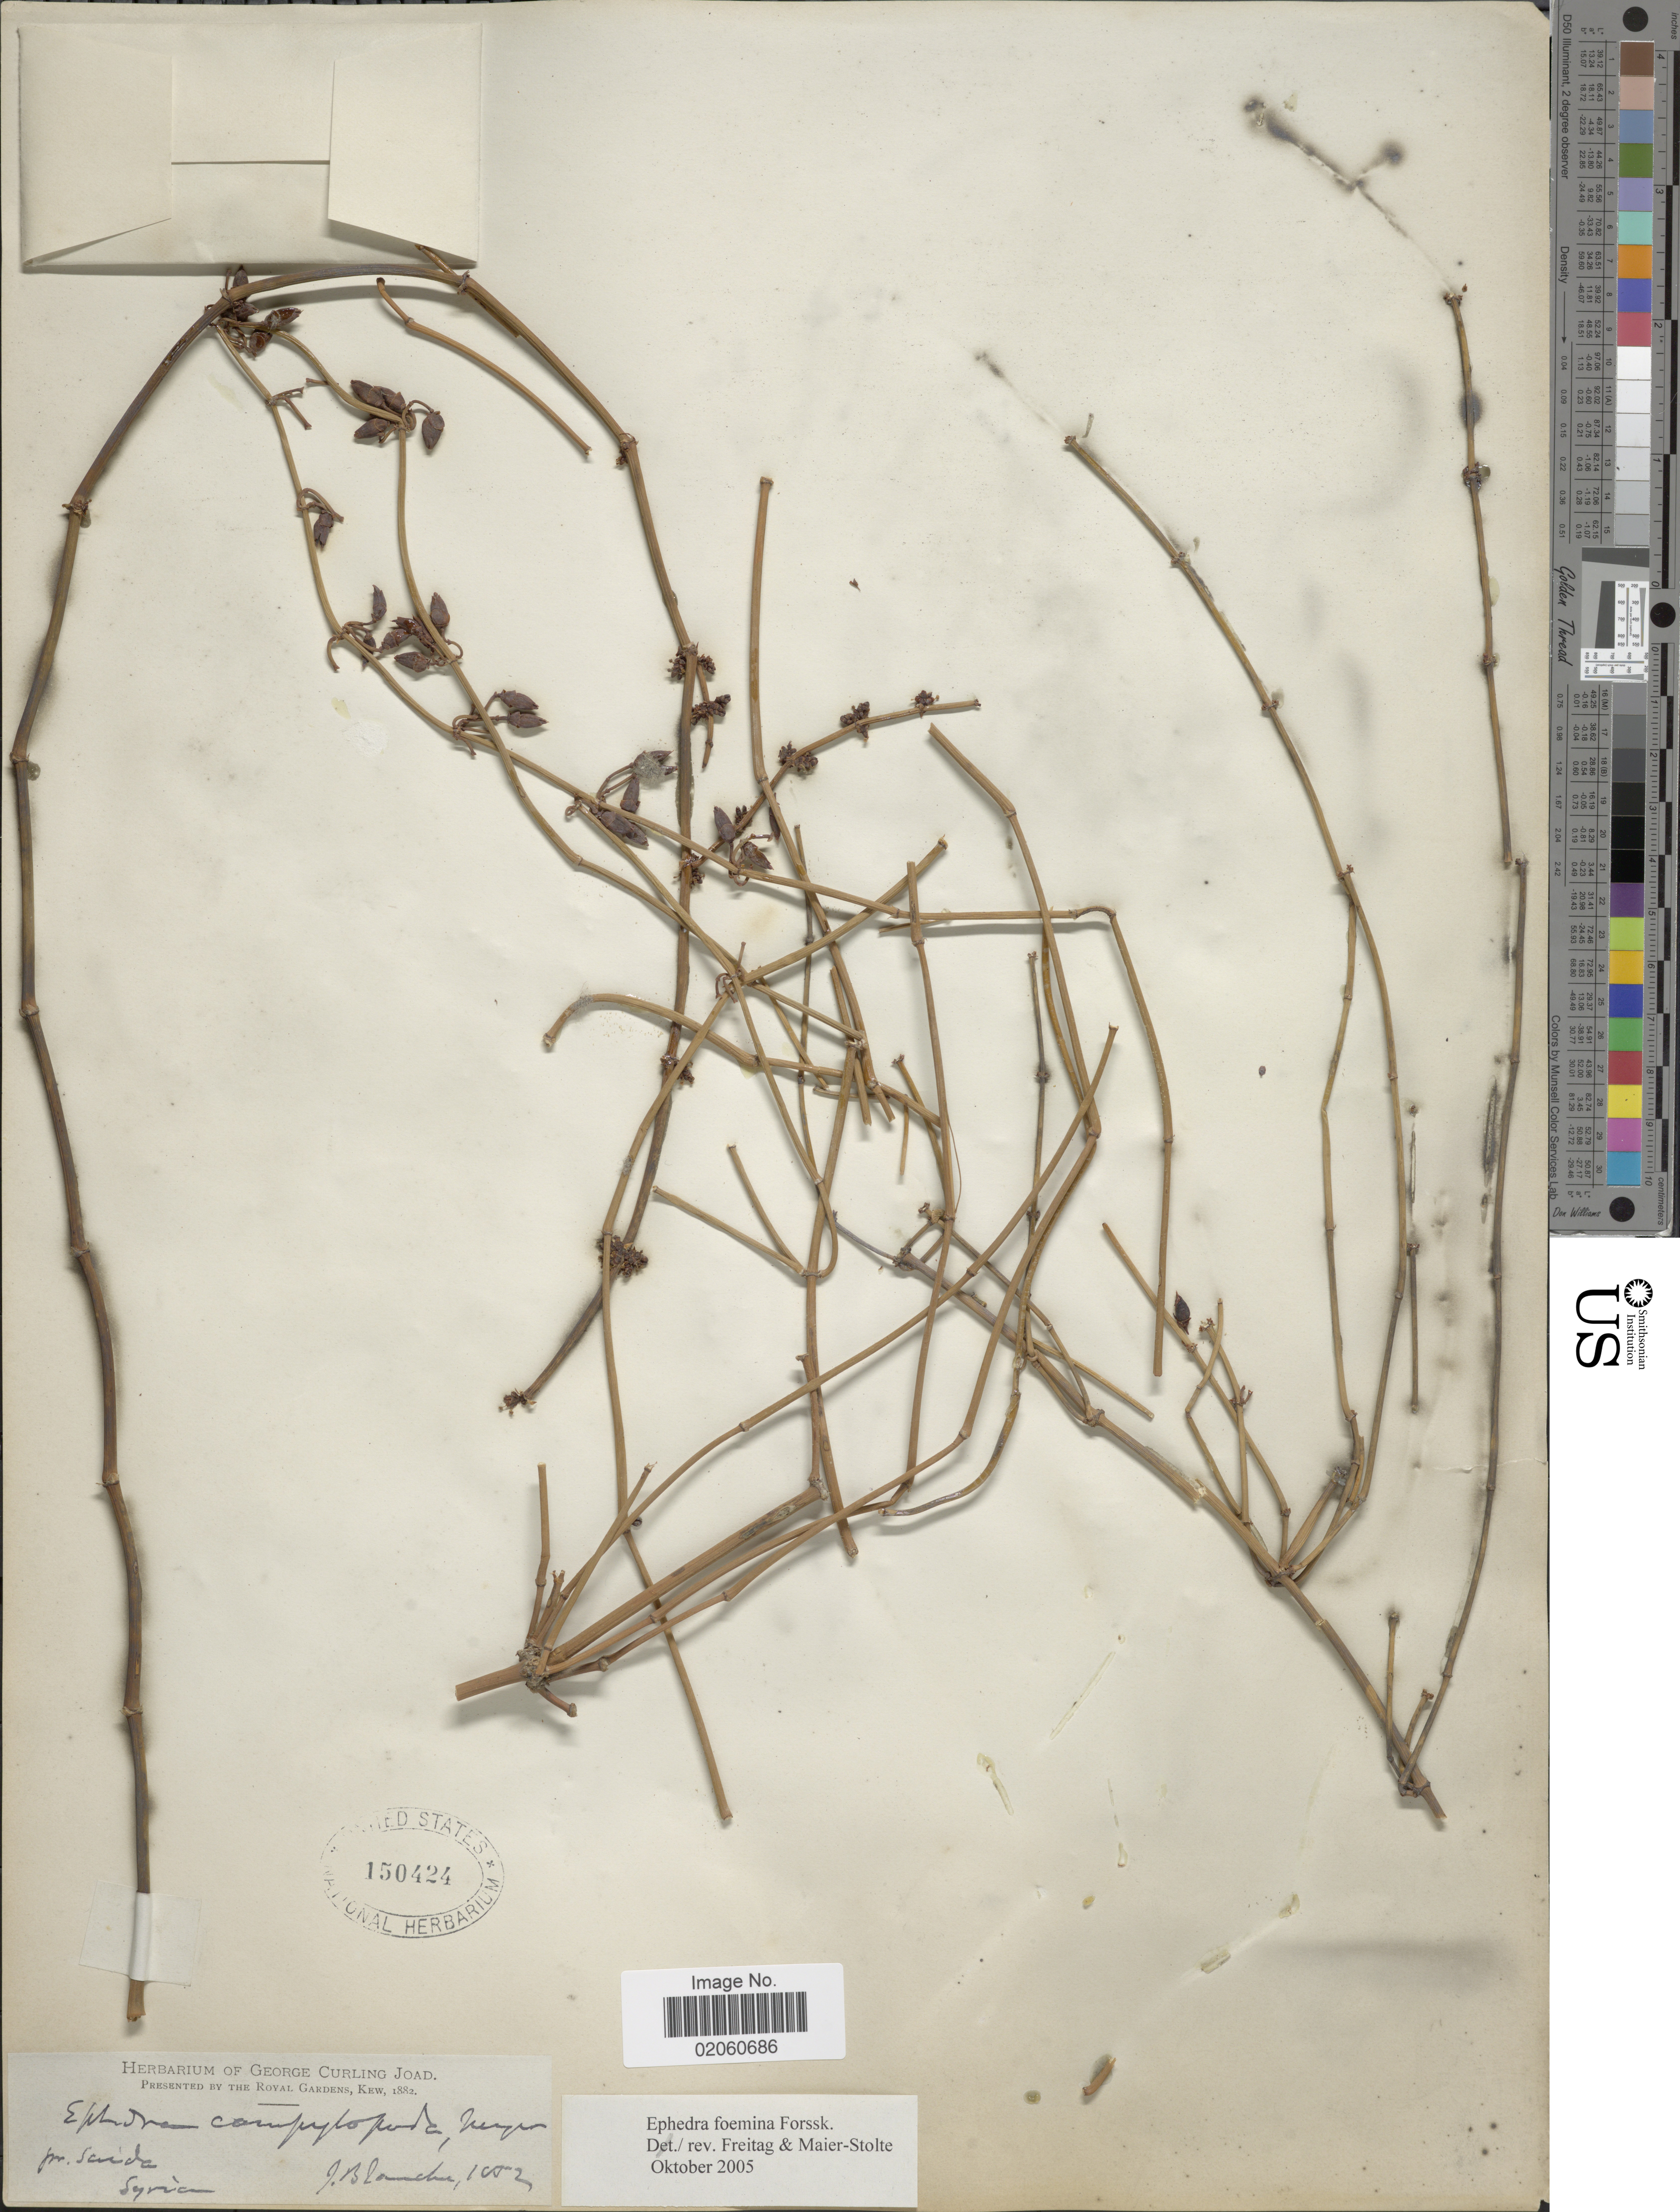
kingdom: Plantae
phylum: Tracheophyta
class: Gnetopsida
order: Ephedrales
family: Ephedraceae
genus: Ephedra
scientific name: Ephedra foeminea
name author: Forssk.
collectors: I. Blanche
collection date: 1882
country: Syria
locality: Pr. Saida. [Lebanon?]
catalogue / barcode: US 150424